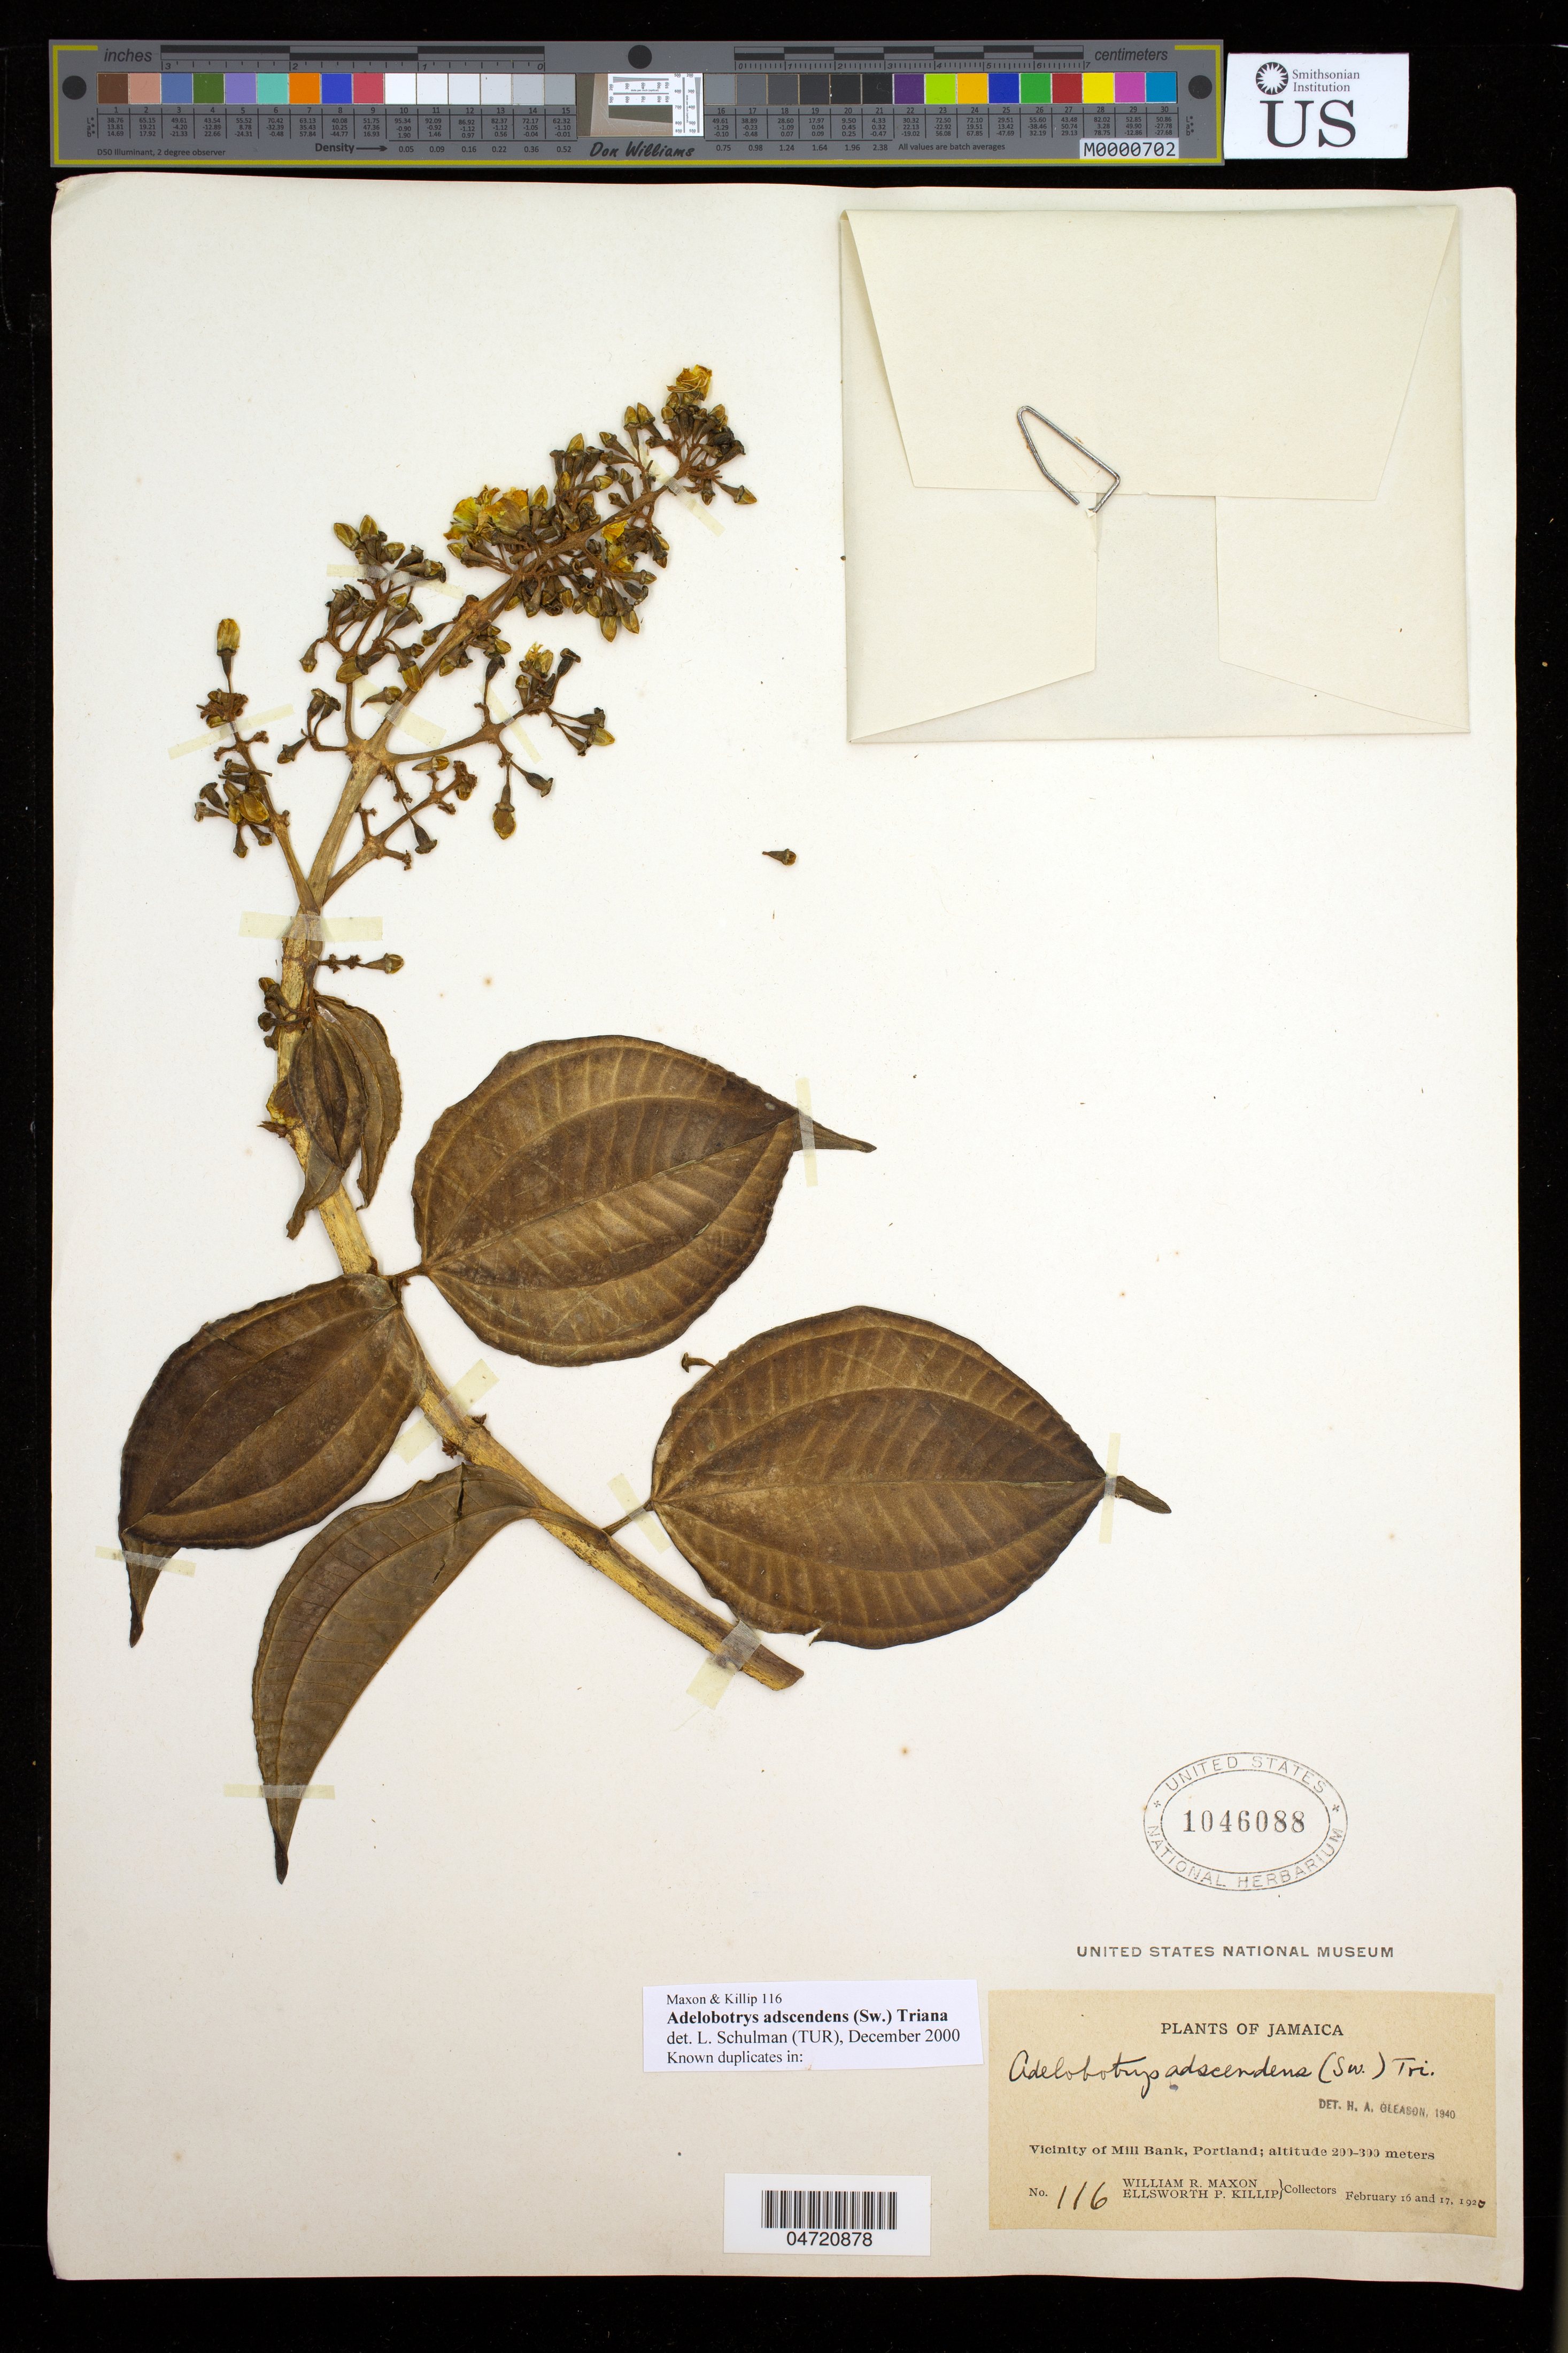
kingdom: Plantae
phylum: Tracheophyta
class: Magnoliopsida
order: Myrtales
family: Melastomataceae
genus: Adelobotrys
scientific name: Adelobotrys adscendens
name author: (Sw.) Triana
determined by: Schulman, Leif, (TUR), University of Turku (FINLAND)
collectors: W. R. Maxon & E. P. Killip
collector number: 116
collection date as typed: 16 Feb 1920 to 17 Feb 1920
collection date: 1920-02-16/1920-02-17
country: Jamaica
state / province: Portland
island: Jamaica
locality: Vicinity of Mill Bank, Portland. On rocks in river course.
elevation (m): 200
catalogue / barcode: US 1046088